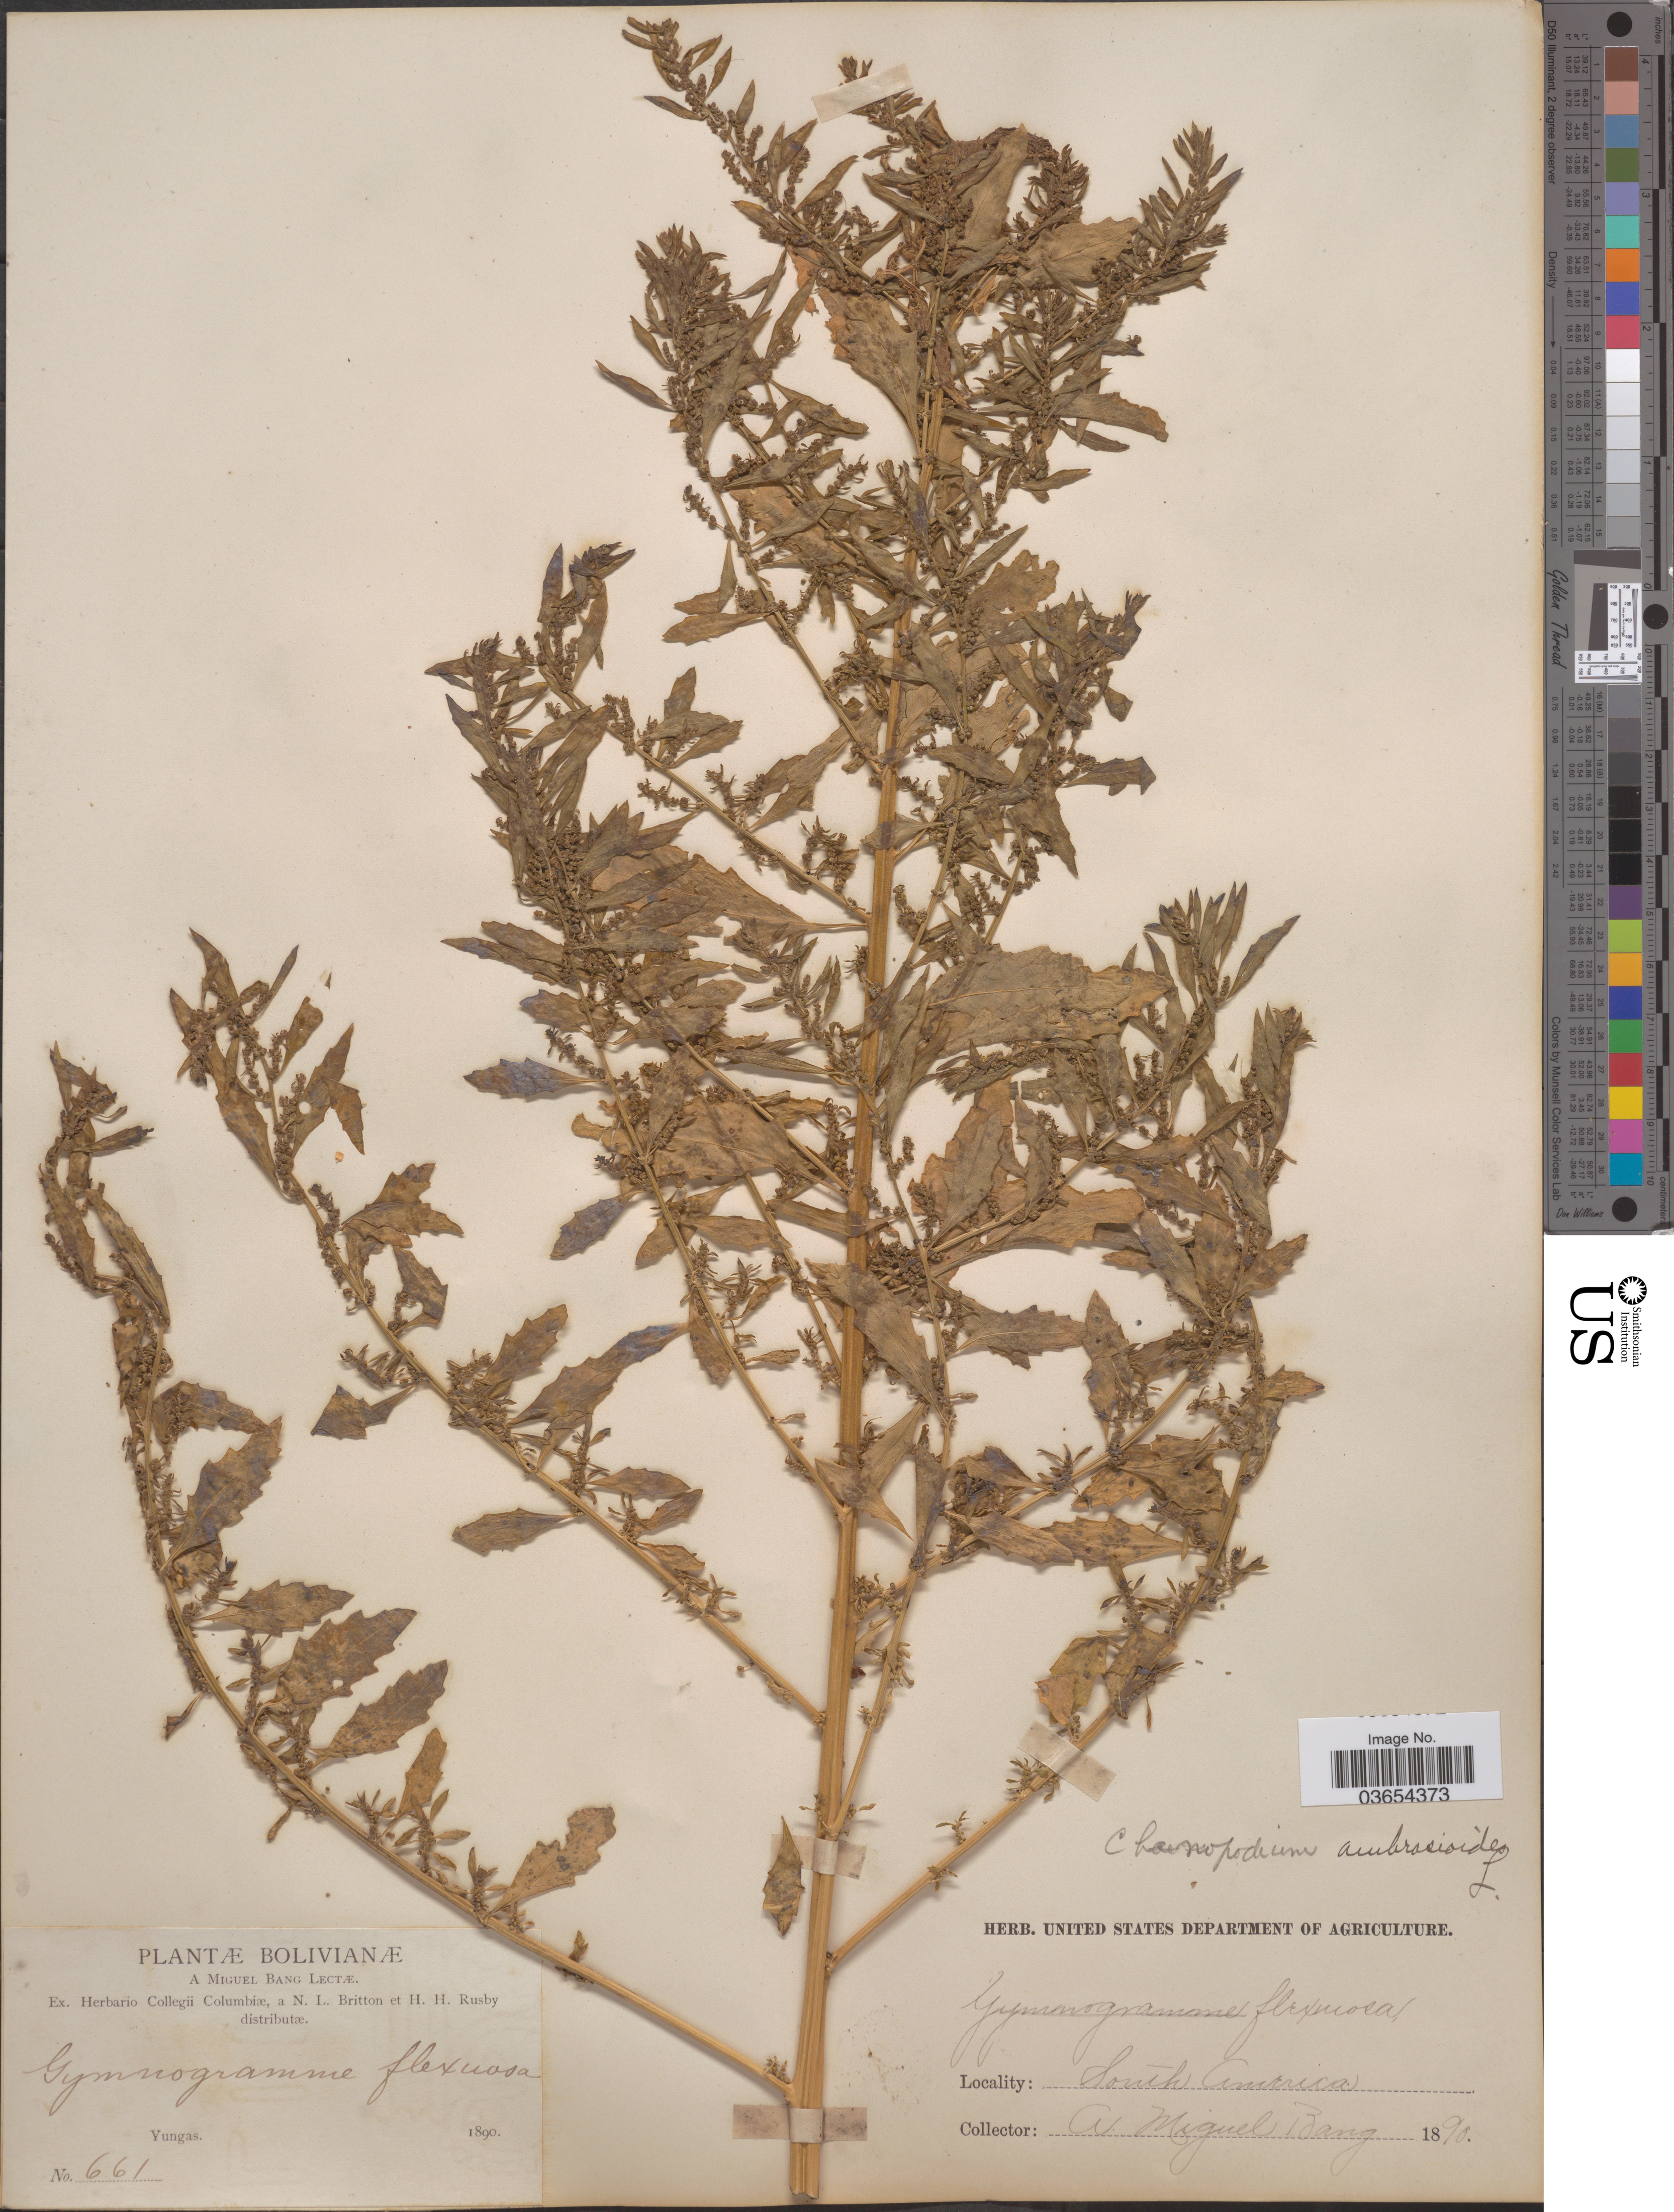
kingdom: Plantae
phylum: Tracheophyta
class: Magnoliopsida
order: Caryophyllales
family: Amaranthaceae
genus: Chenopodium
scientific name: Chenopodium ambrosioides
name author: L.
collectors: M. Bang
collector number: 661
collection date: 1890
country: Bolivia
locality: Yungas.